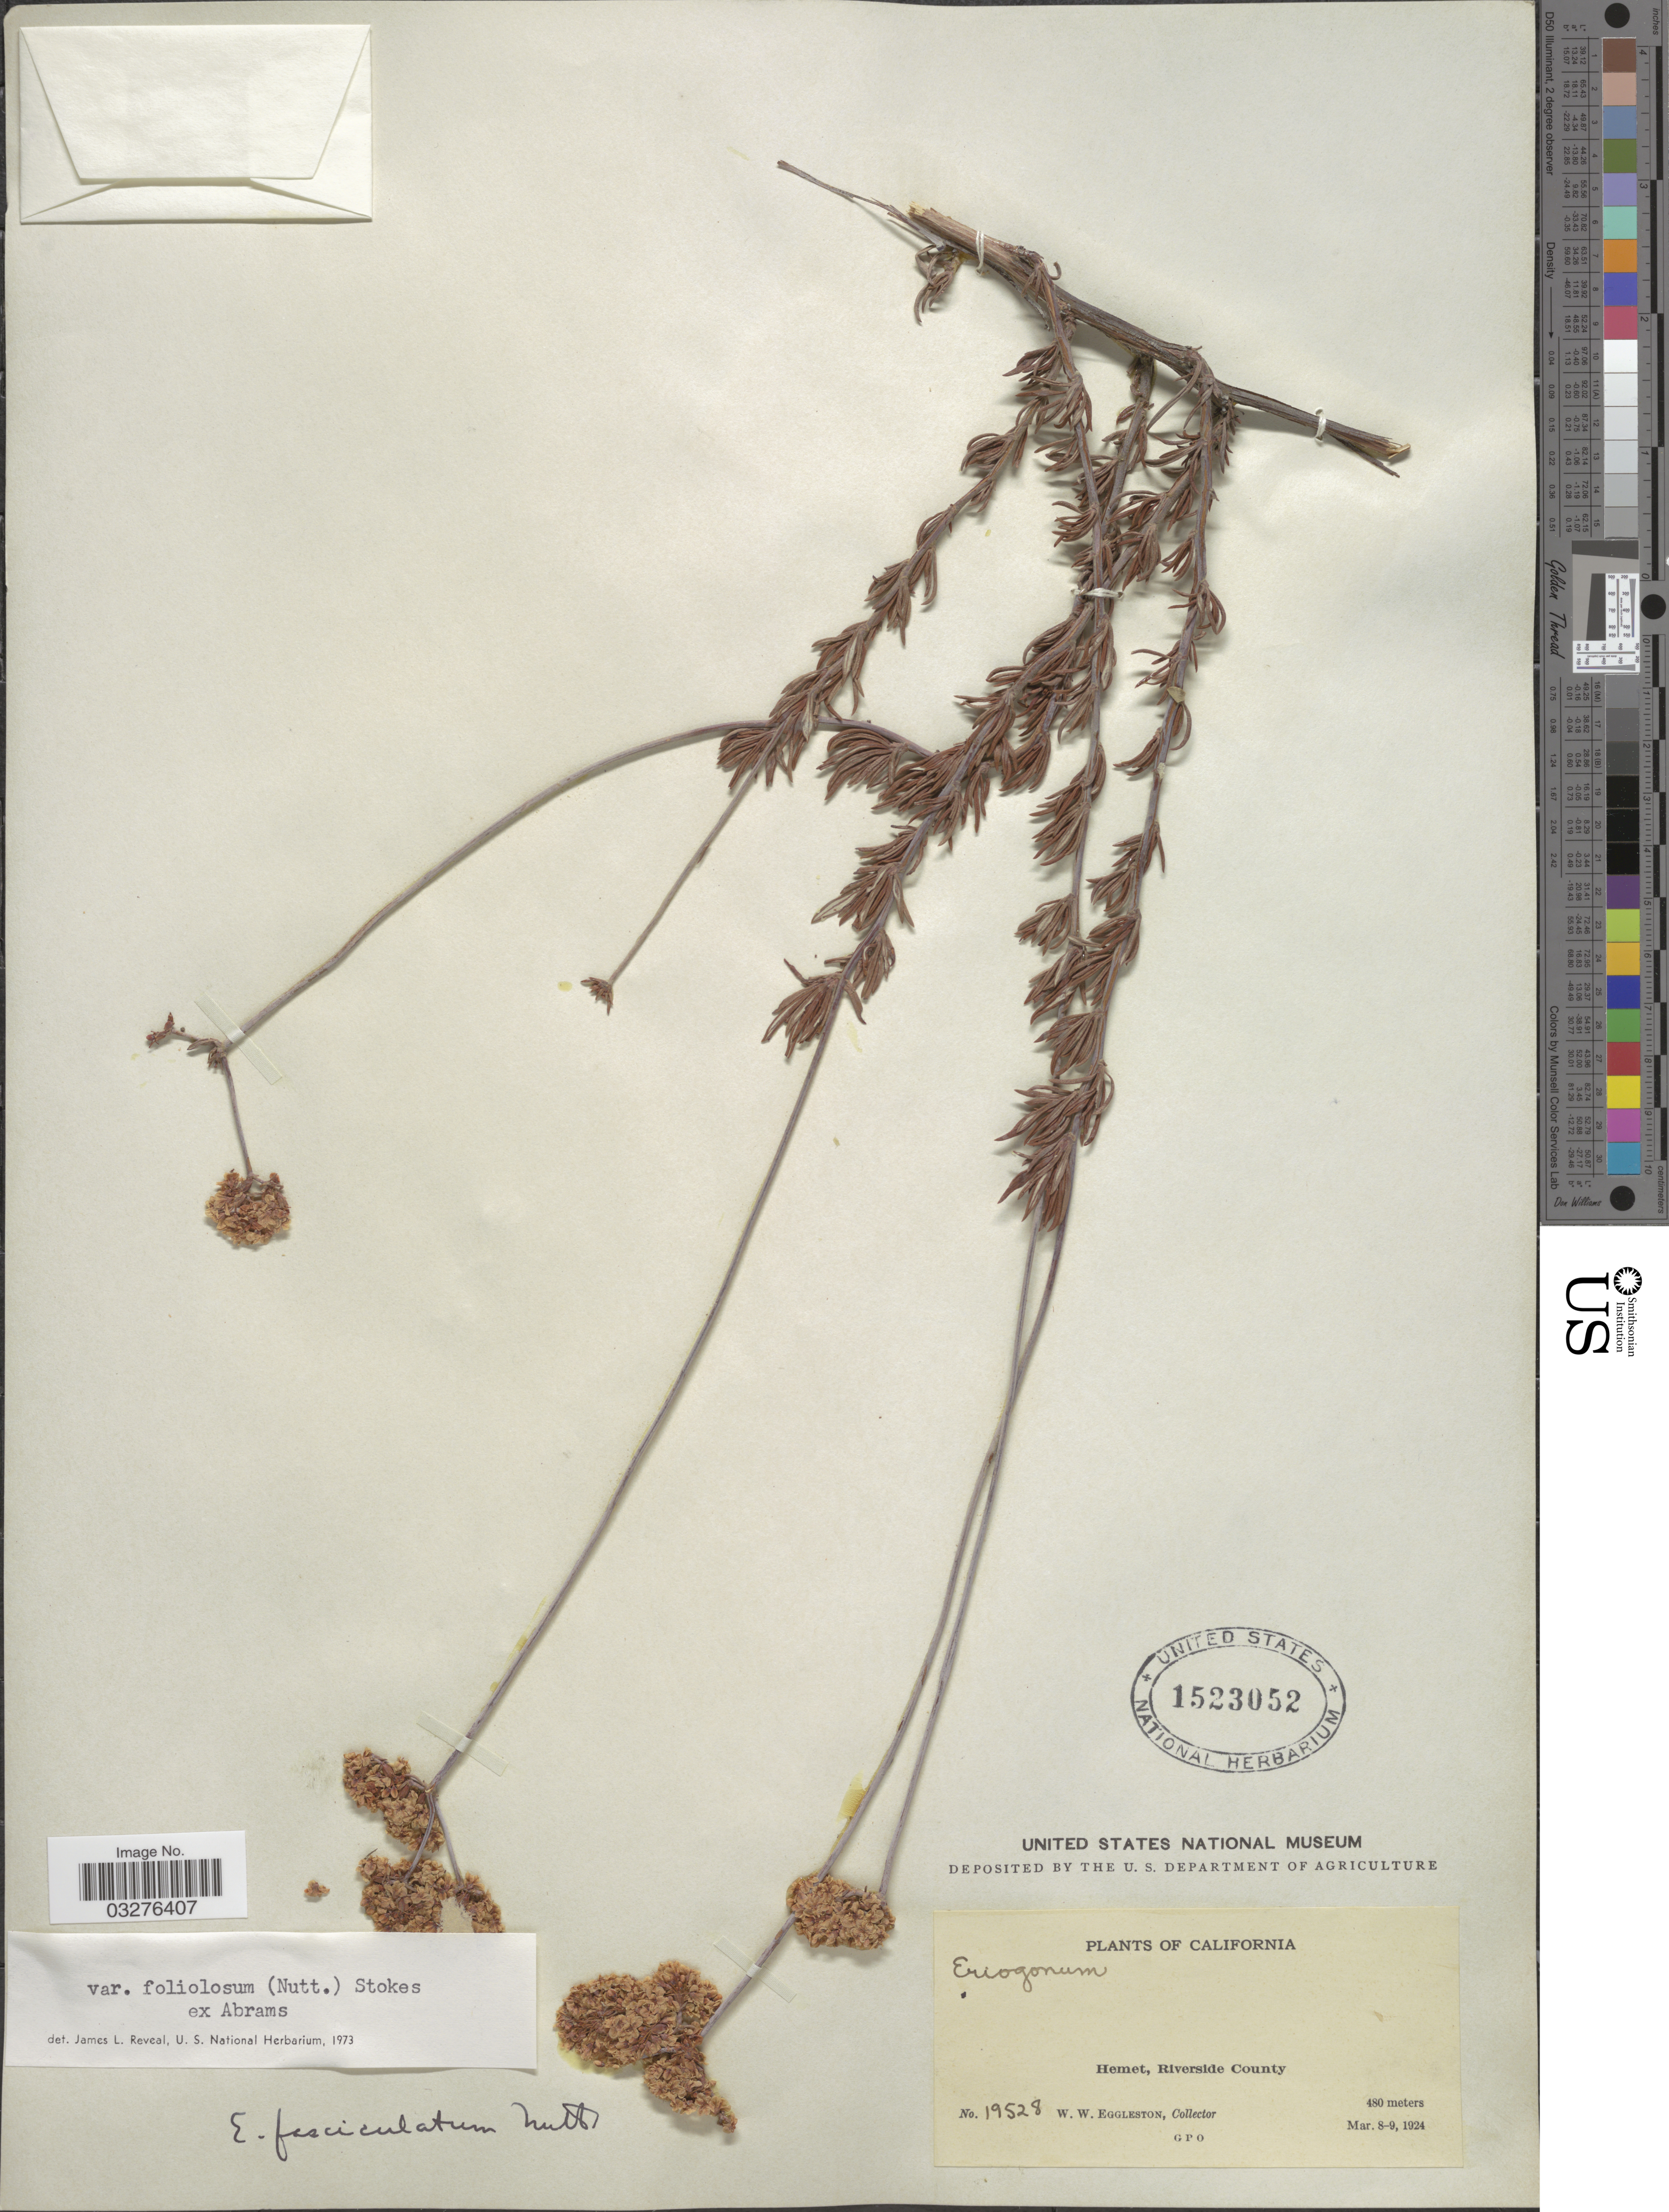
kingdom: Plantae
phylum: Tracheophyta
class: Magnoliopsida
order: Caryophyllales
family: Polygonaceae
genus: Eriogonum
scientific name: Eriogonum fasciculatum var. foliolosum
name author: (Nutt.) S. Stokes ex Abrams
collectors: W. W. Eggleston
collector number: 19528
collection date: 1924-03-08/1924-03-09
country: United States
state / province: California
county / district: Riverside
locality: Hemet, Riverside County.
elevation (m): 480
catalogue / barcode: US 1523052